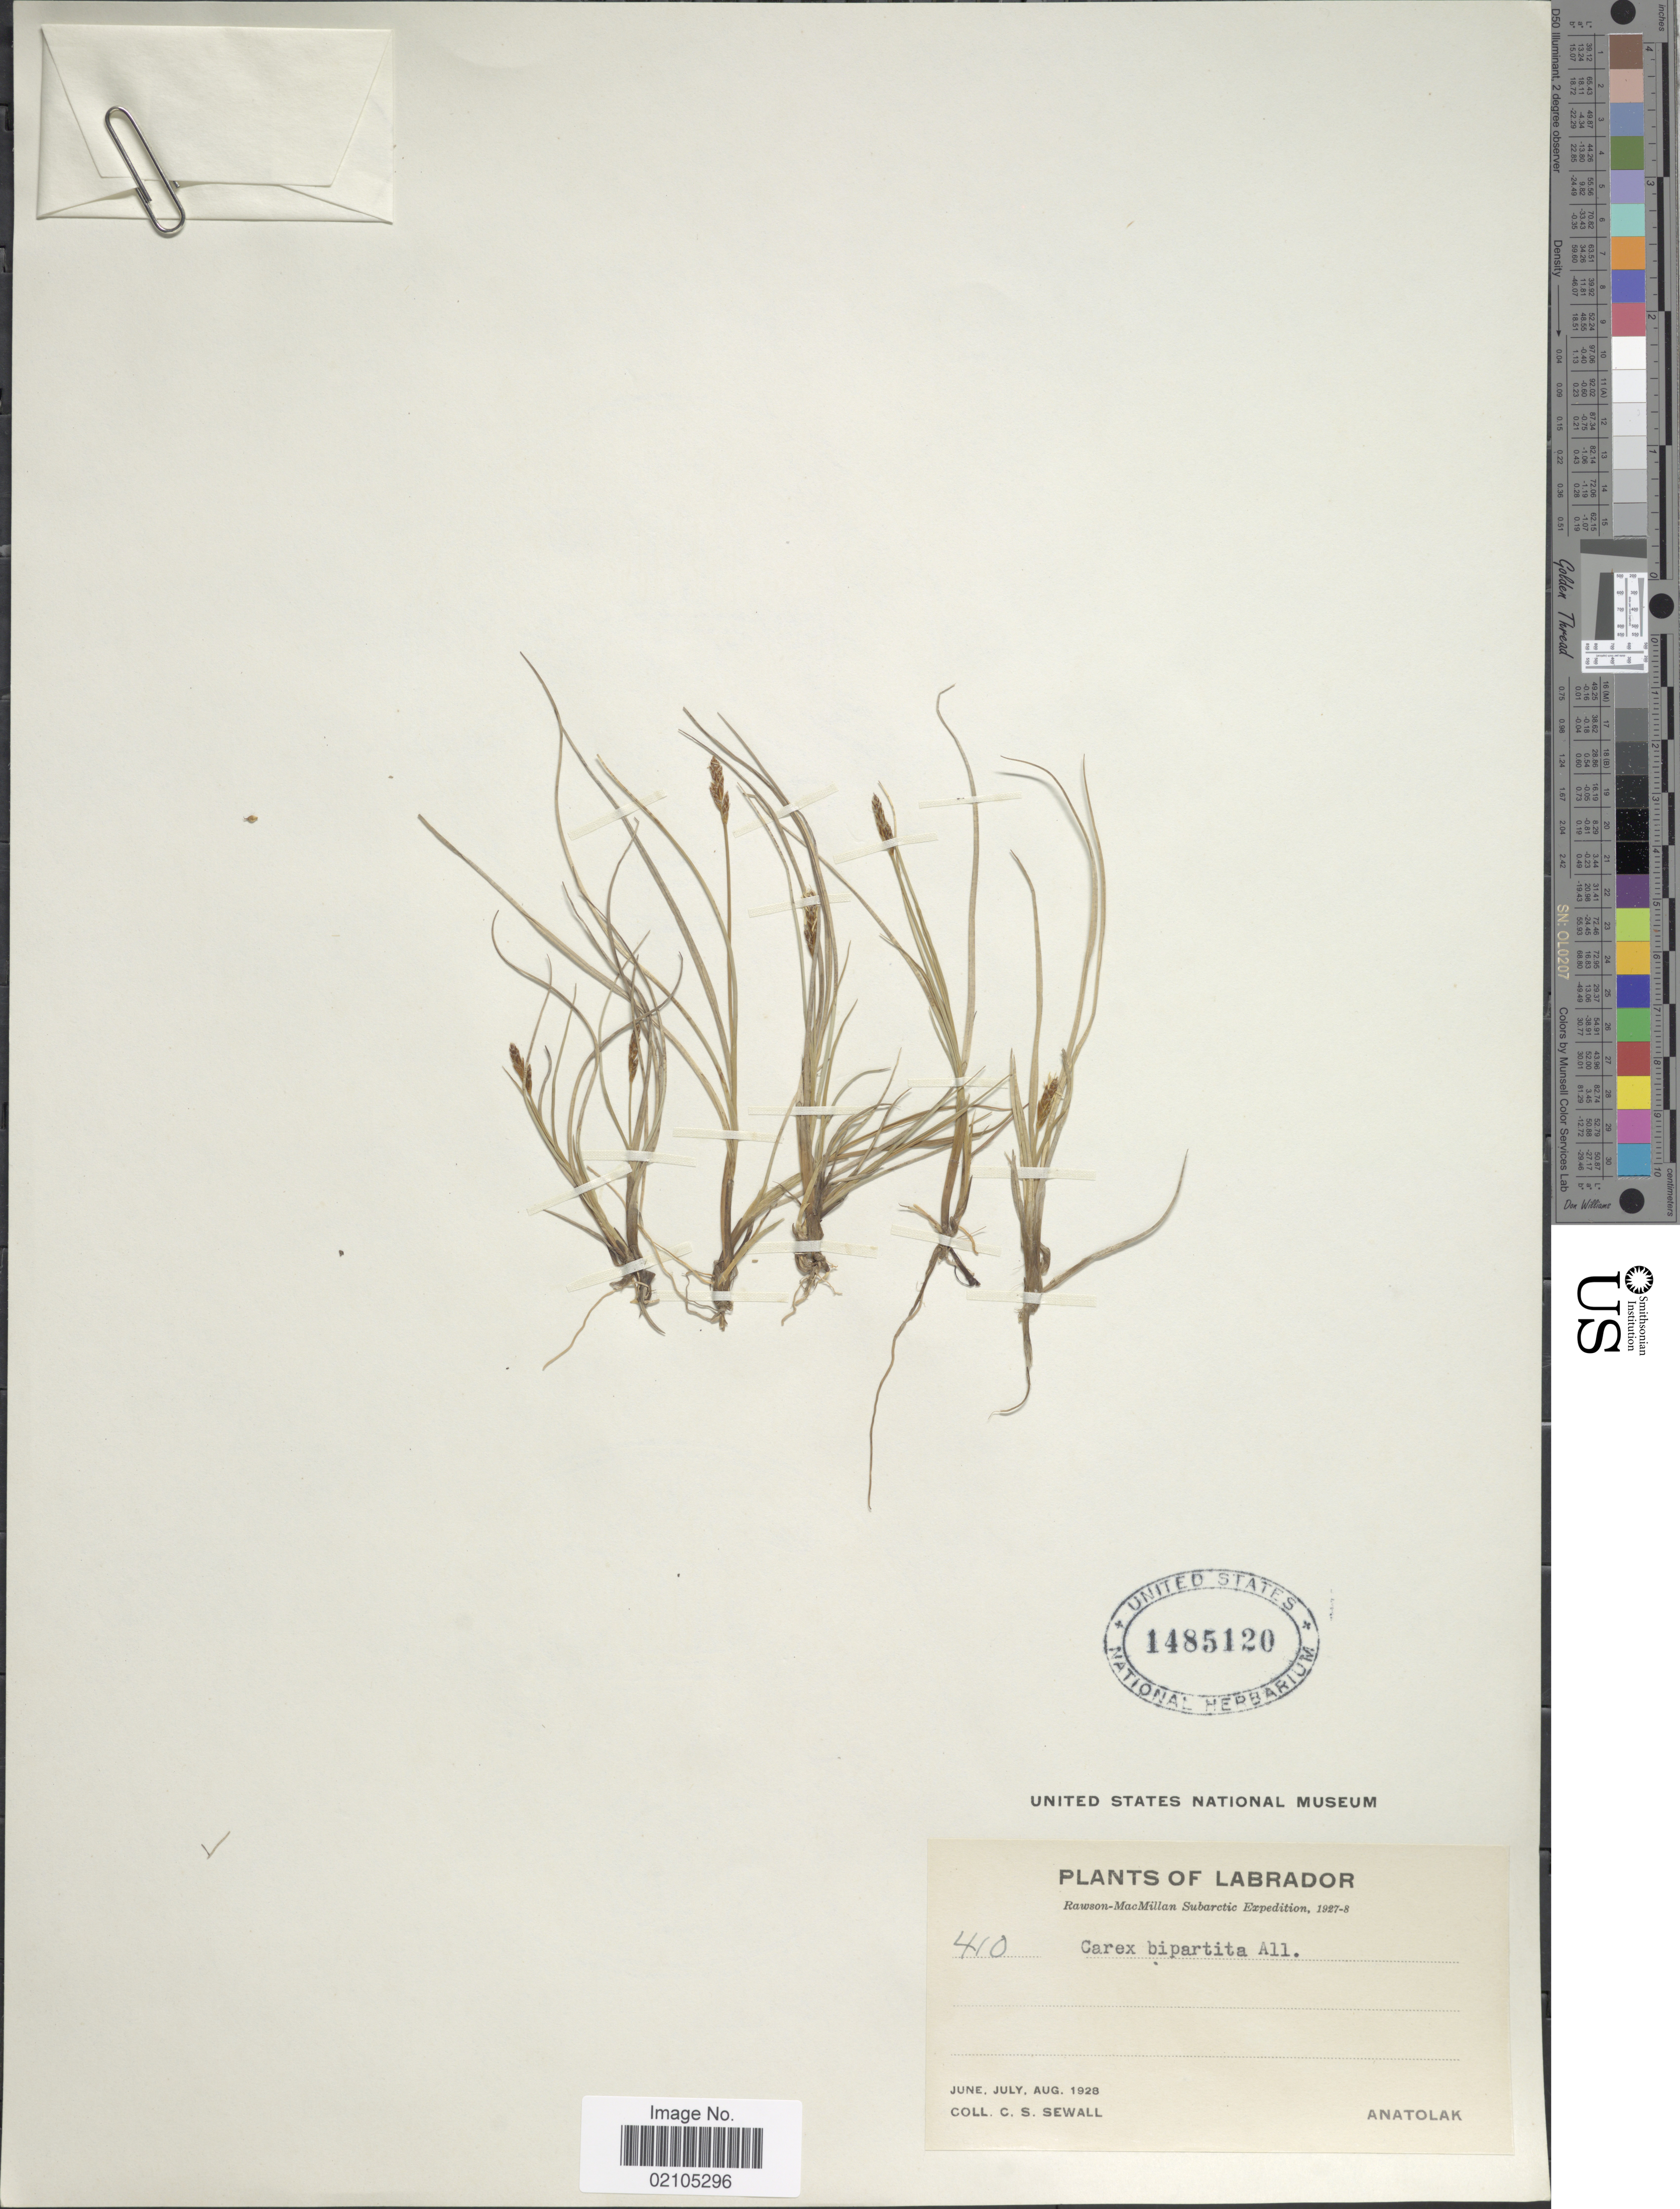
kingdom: Plantae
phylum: Tracheophyta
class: Liliopsida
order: Poales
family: Cyperaceae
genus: Carex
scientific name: Carex lachenalii subsp. lachenalii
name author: Schkuhr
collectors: C. Sewall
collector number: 410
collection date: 1928-06/1928-08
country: Canada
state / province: Newfoundland and Labrador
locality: Labrador. Anatolak. Subarctic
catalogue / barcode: US 14851020